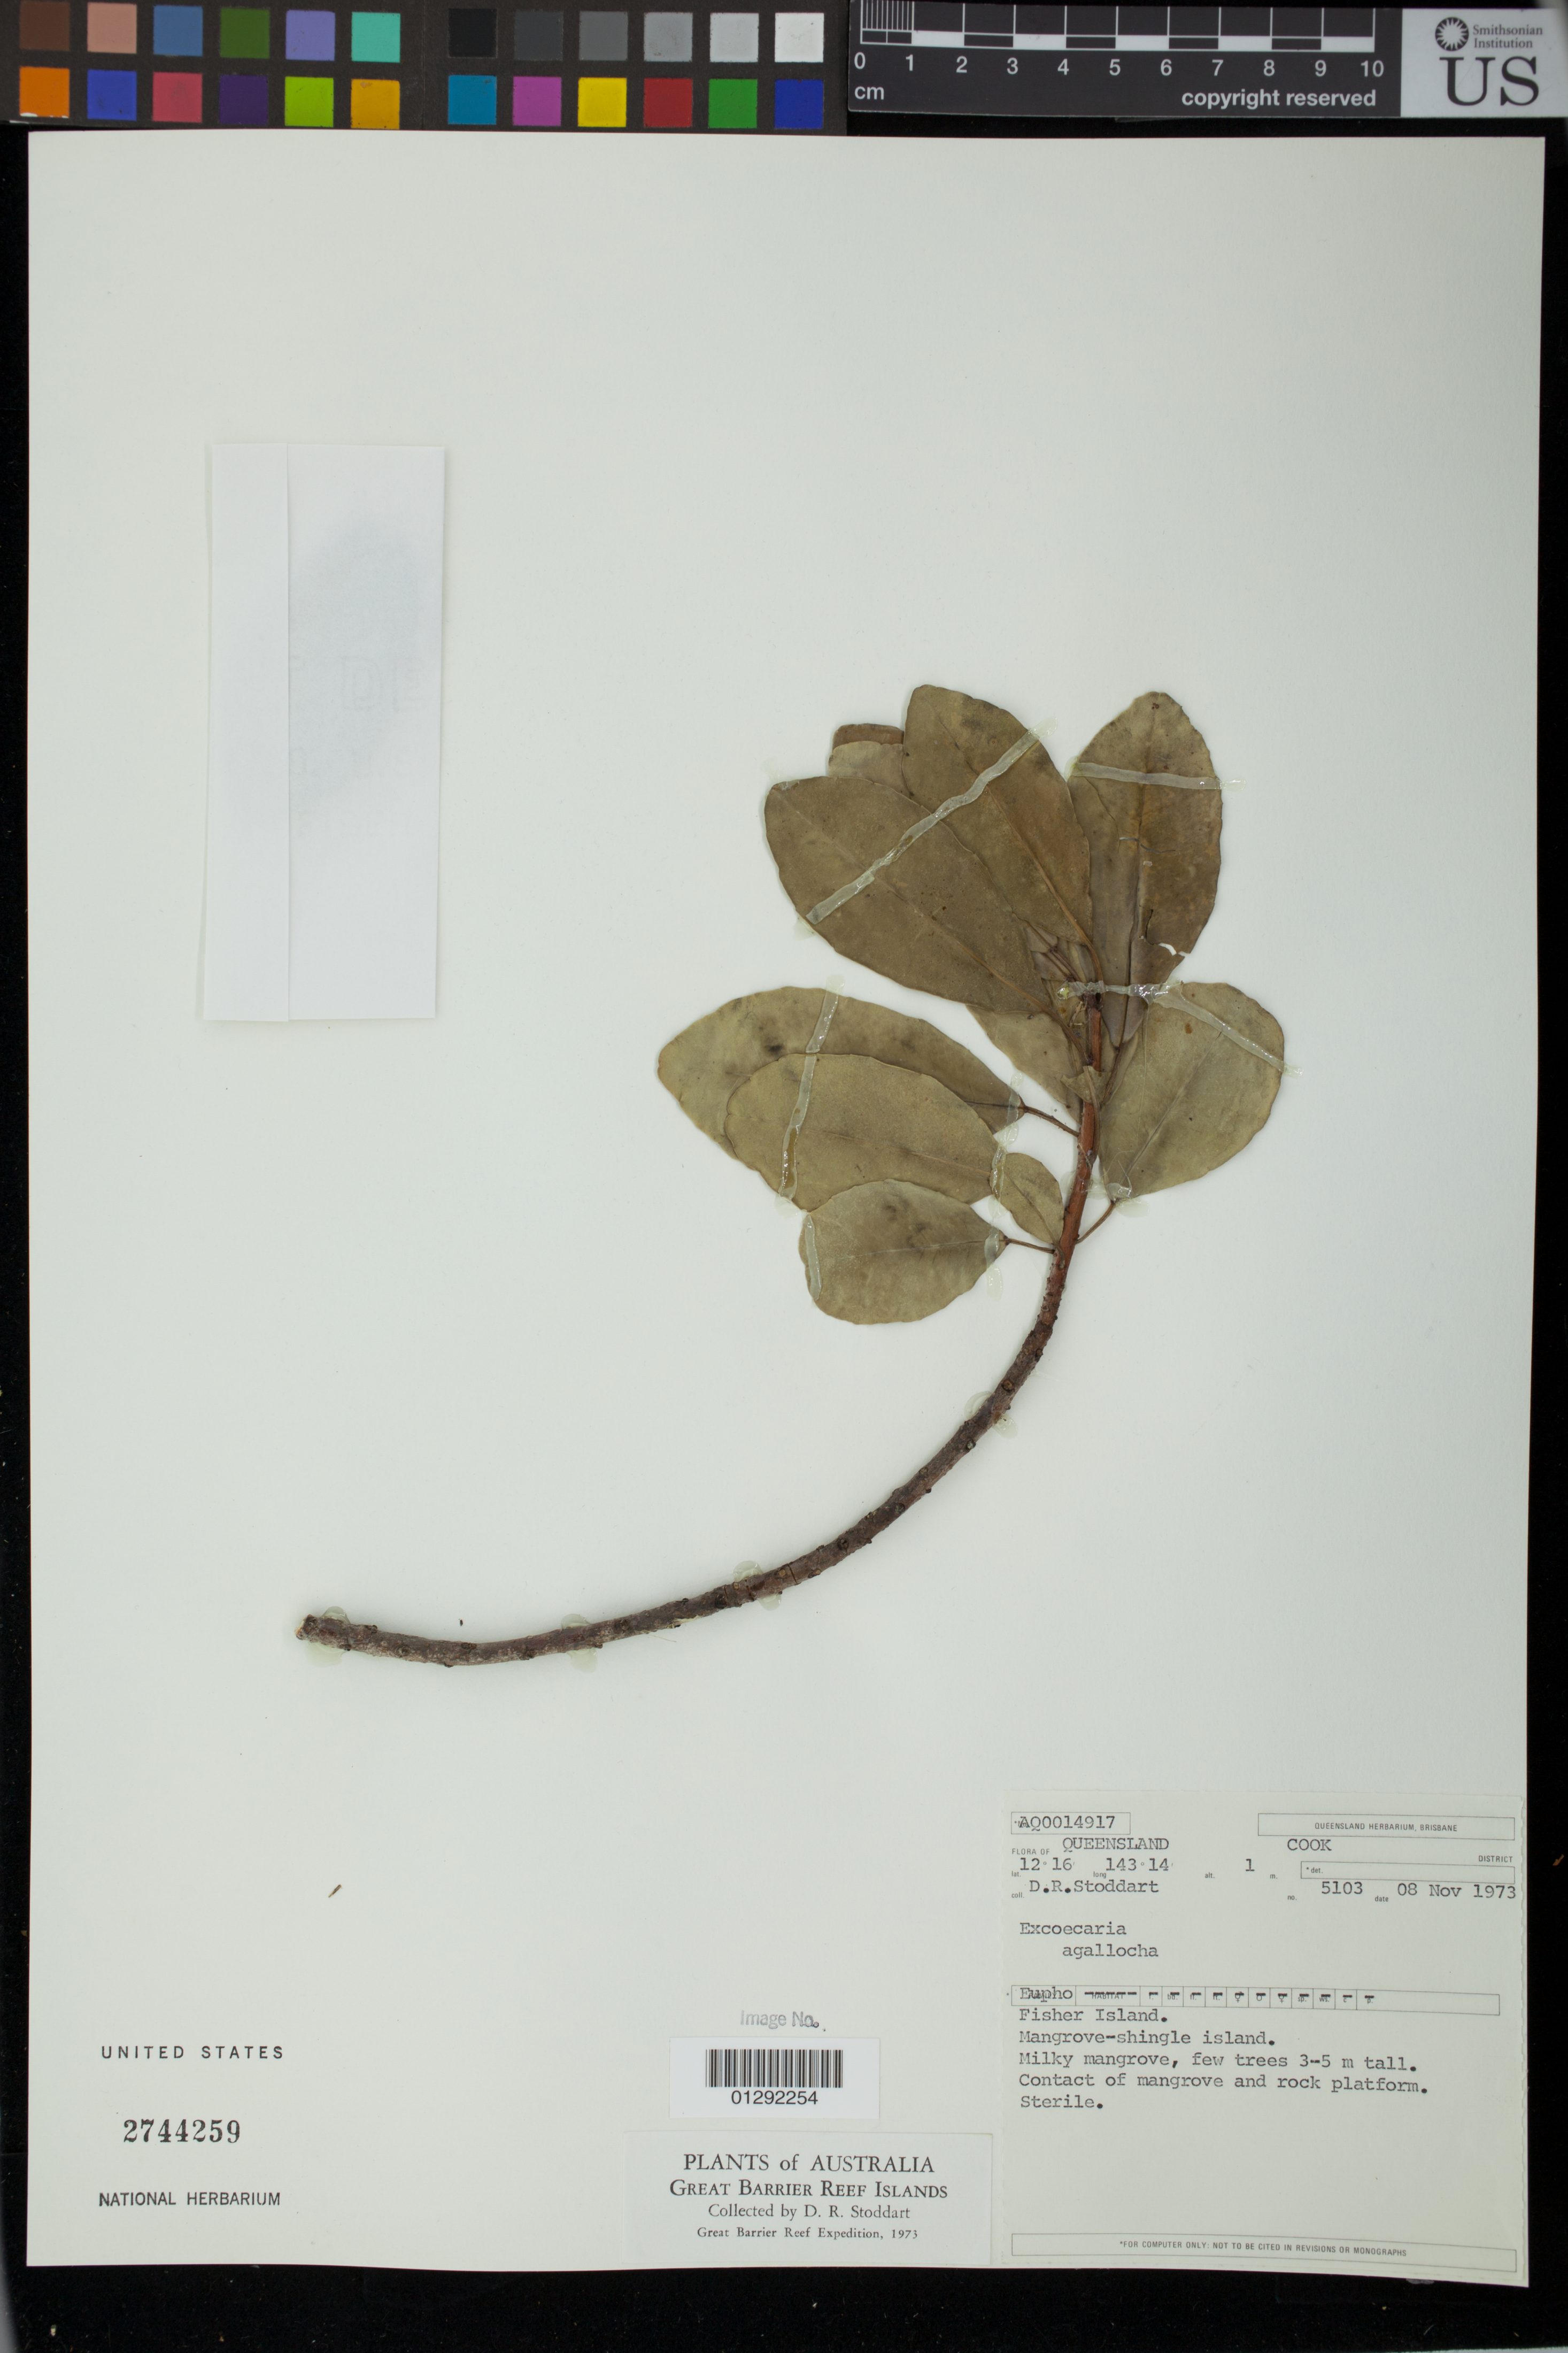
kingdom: Plantae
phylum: Tracheophyta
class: Magnoliopsida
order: Malpighiales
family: Euphorbiaceae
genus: Excoecaria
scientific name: Excoecaria agallocha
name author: L.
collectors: D. R. Stoddart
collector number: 5103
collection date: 1973-11-08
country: Australia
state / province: Queensland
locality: Cook. Fisher Island.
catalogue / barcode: US 2744259